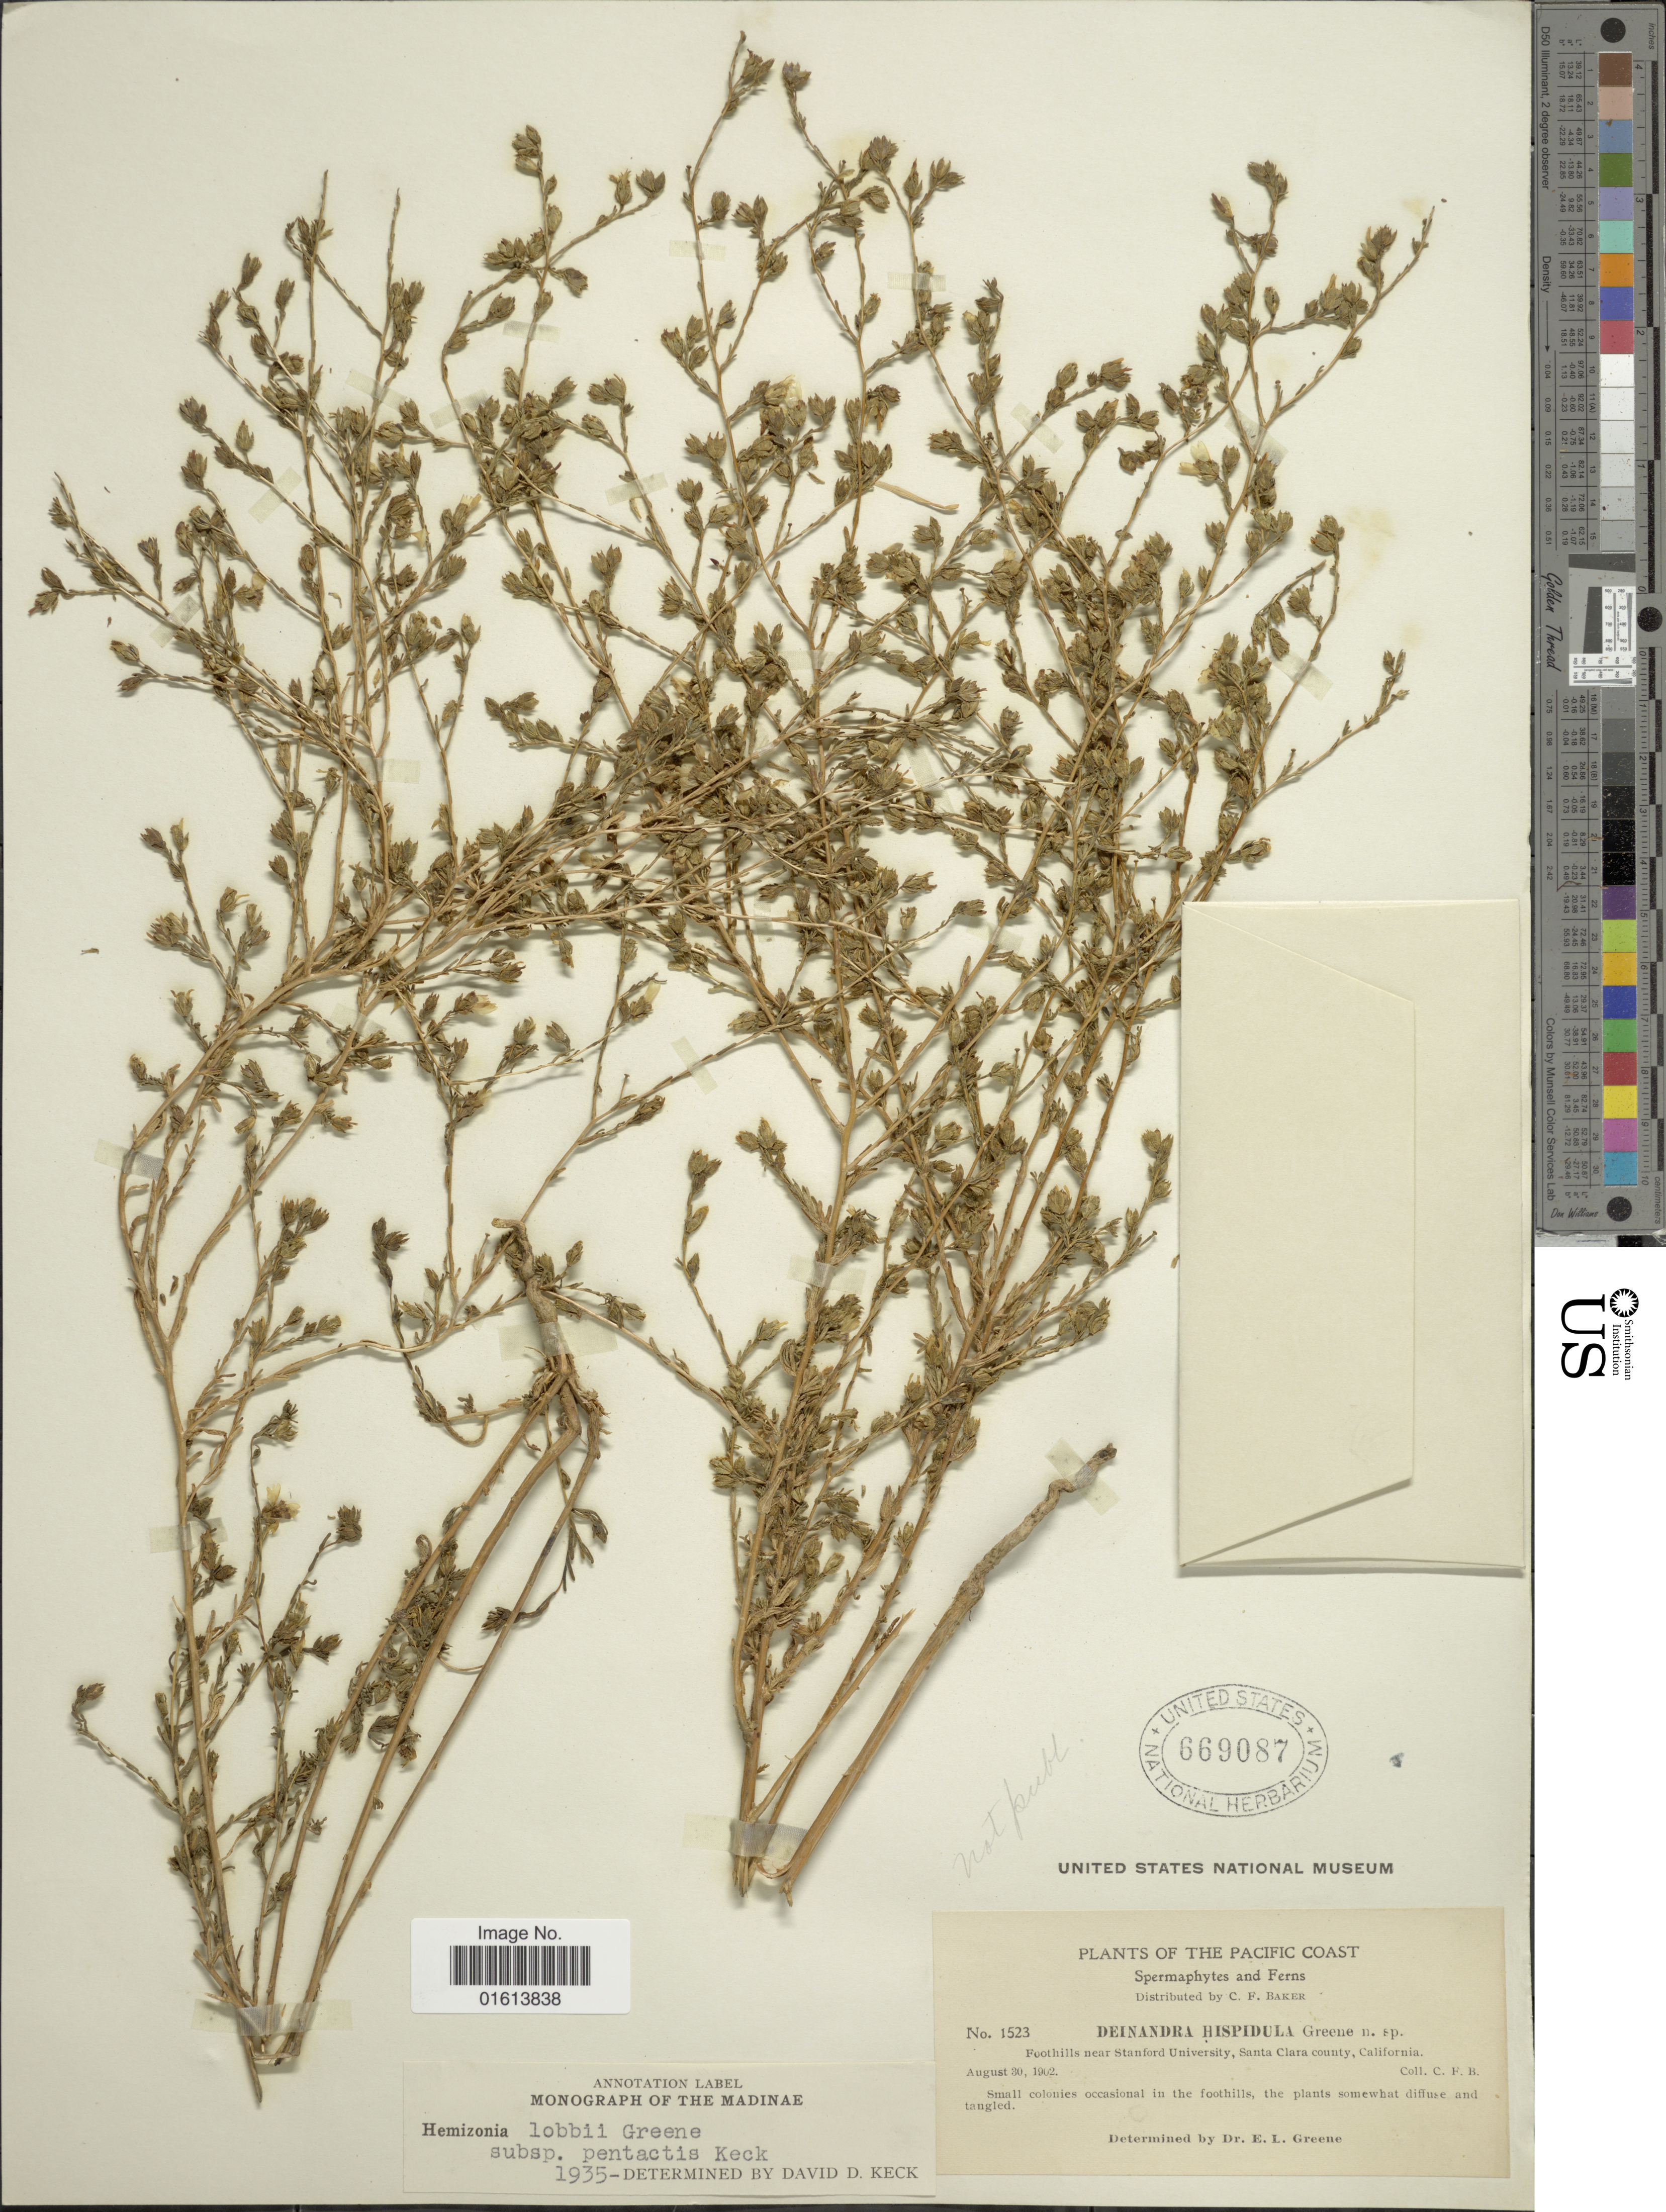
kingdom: Plantae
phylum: Tracheophyta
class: Magnoliopsida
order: Asterales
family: Asteraceae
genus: Deinandra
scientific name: Deinandra lobbii subsp. pentactis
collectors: C. F. Baker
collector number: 1523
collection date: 1902-08-30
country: United States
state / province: California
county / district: Santa Clara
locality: The Pacific Coast. Foothills near Stanford university, Santa Clara county, California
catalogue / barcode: US 669087